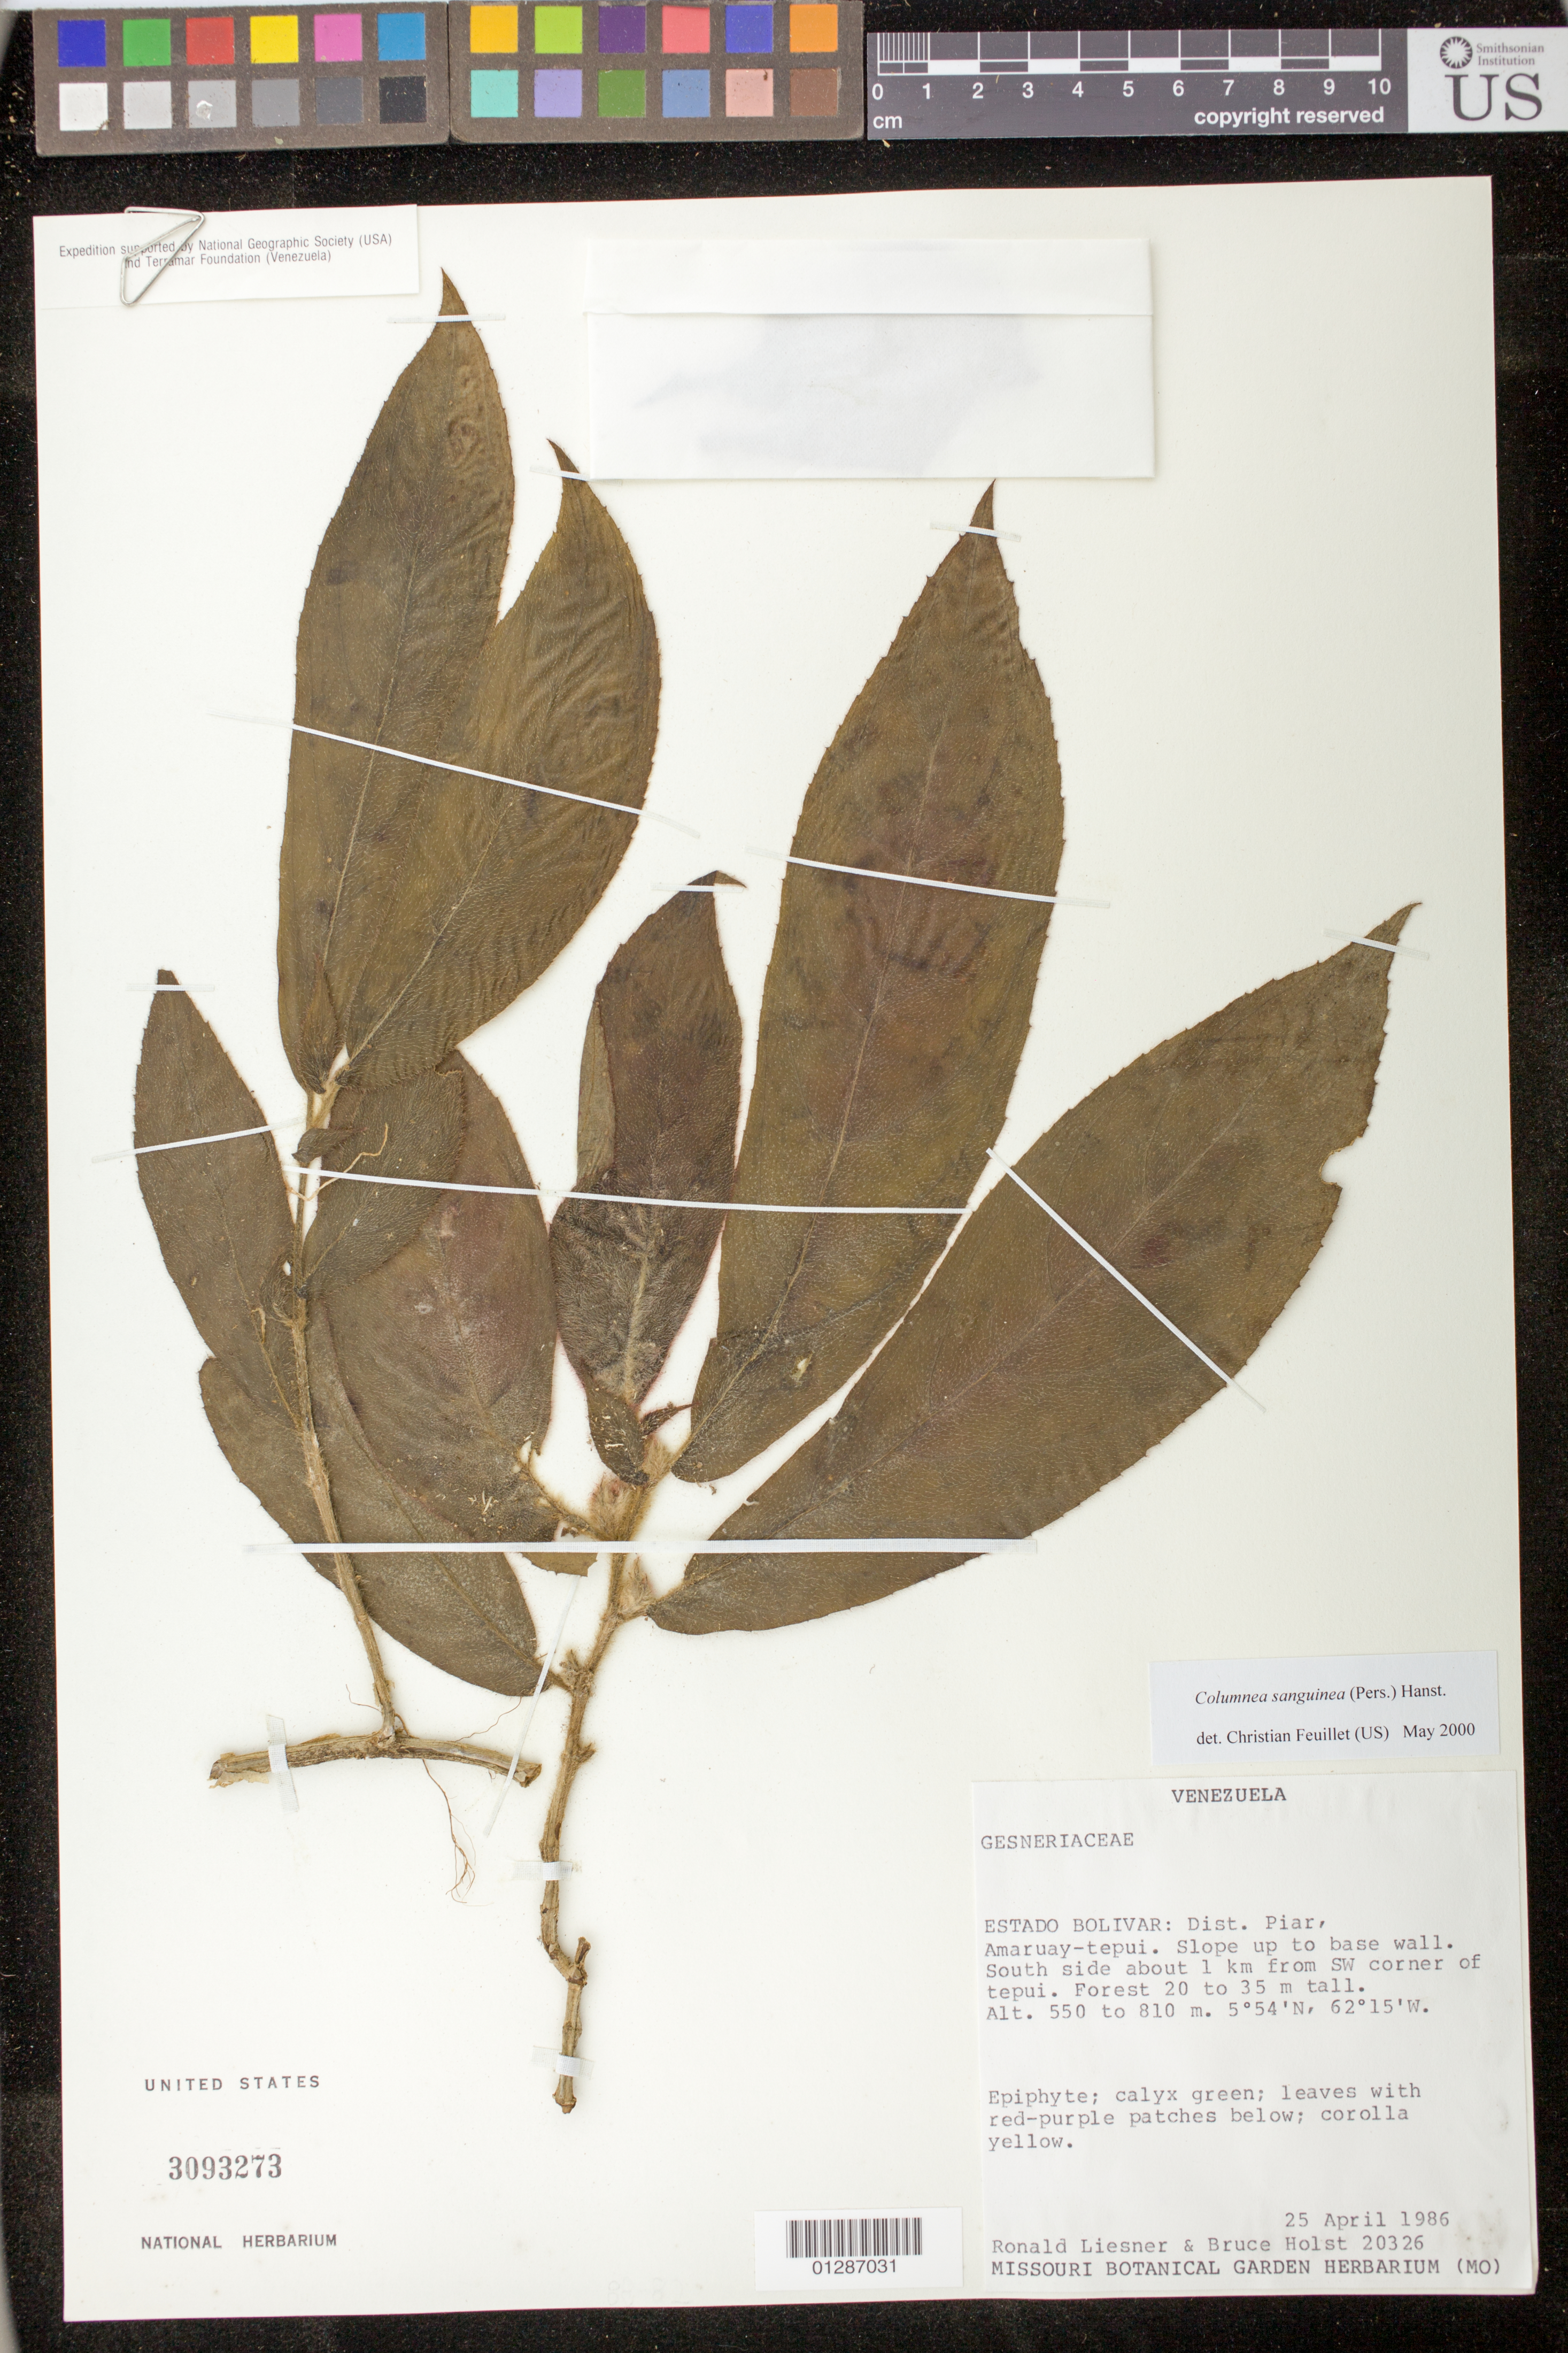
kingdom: Plantae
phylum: Tracheophyta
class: Magnoliopsida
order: Lamiales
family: Gesneriaceae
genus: Columnea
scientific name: Columnea sanguinea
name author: (Pers.) Hanst.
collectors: R. L. Liesner & B. Holst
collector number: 20326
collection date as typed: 25 Apr 1986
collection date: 1986-04-25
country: Venezuela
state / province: Bolívar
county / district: Piar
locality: S side about 1 km from SW corner of tepui.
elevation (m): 550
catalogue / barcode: US 3093273